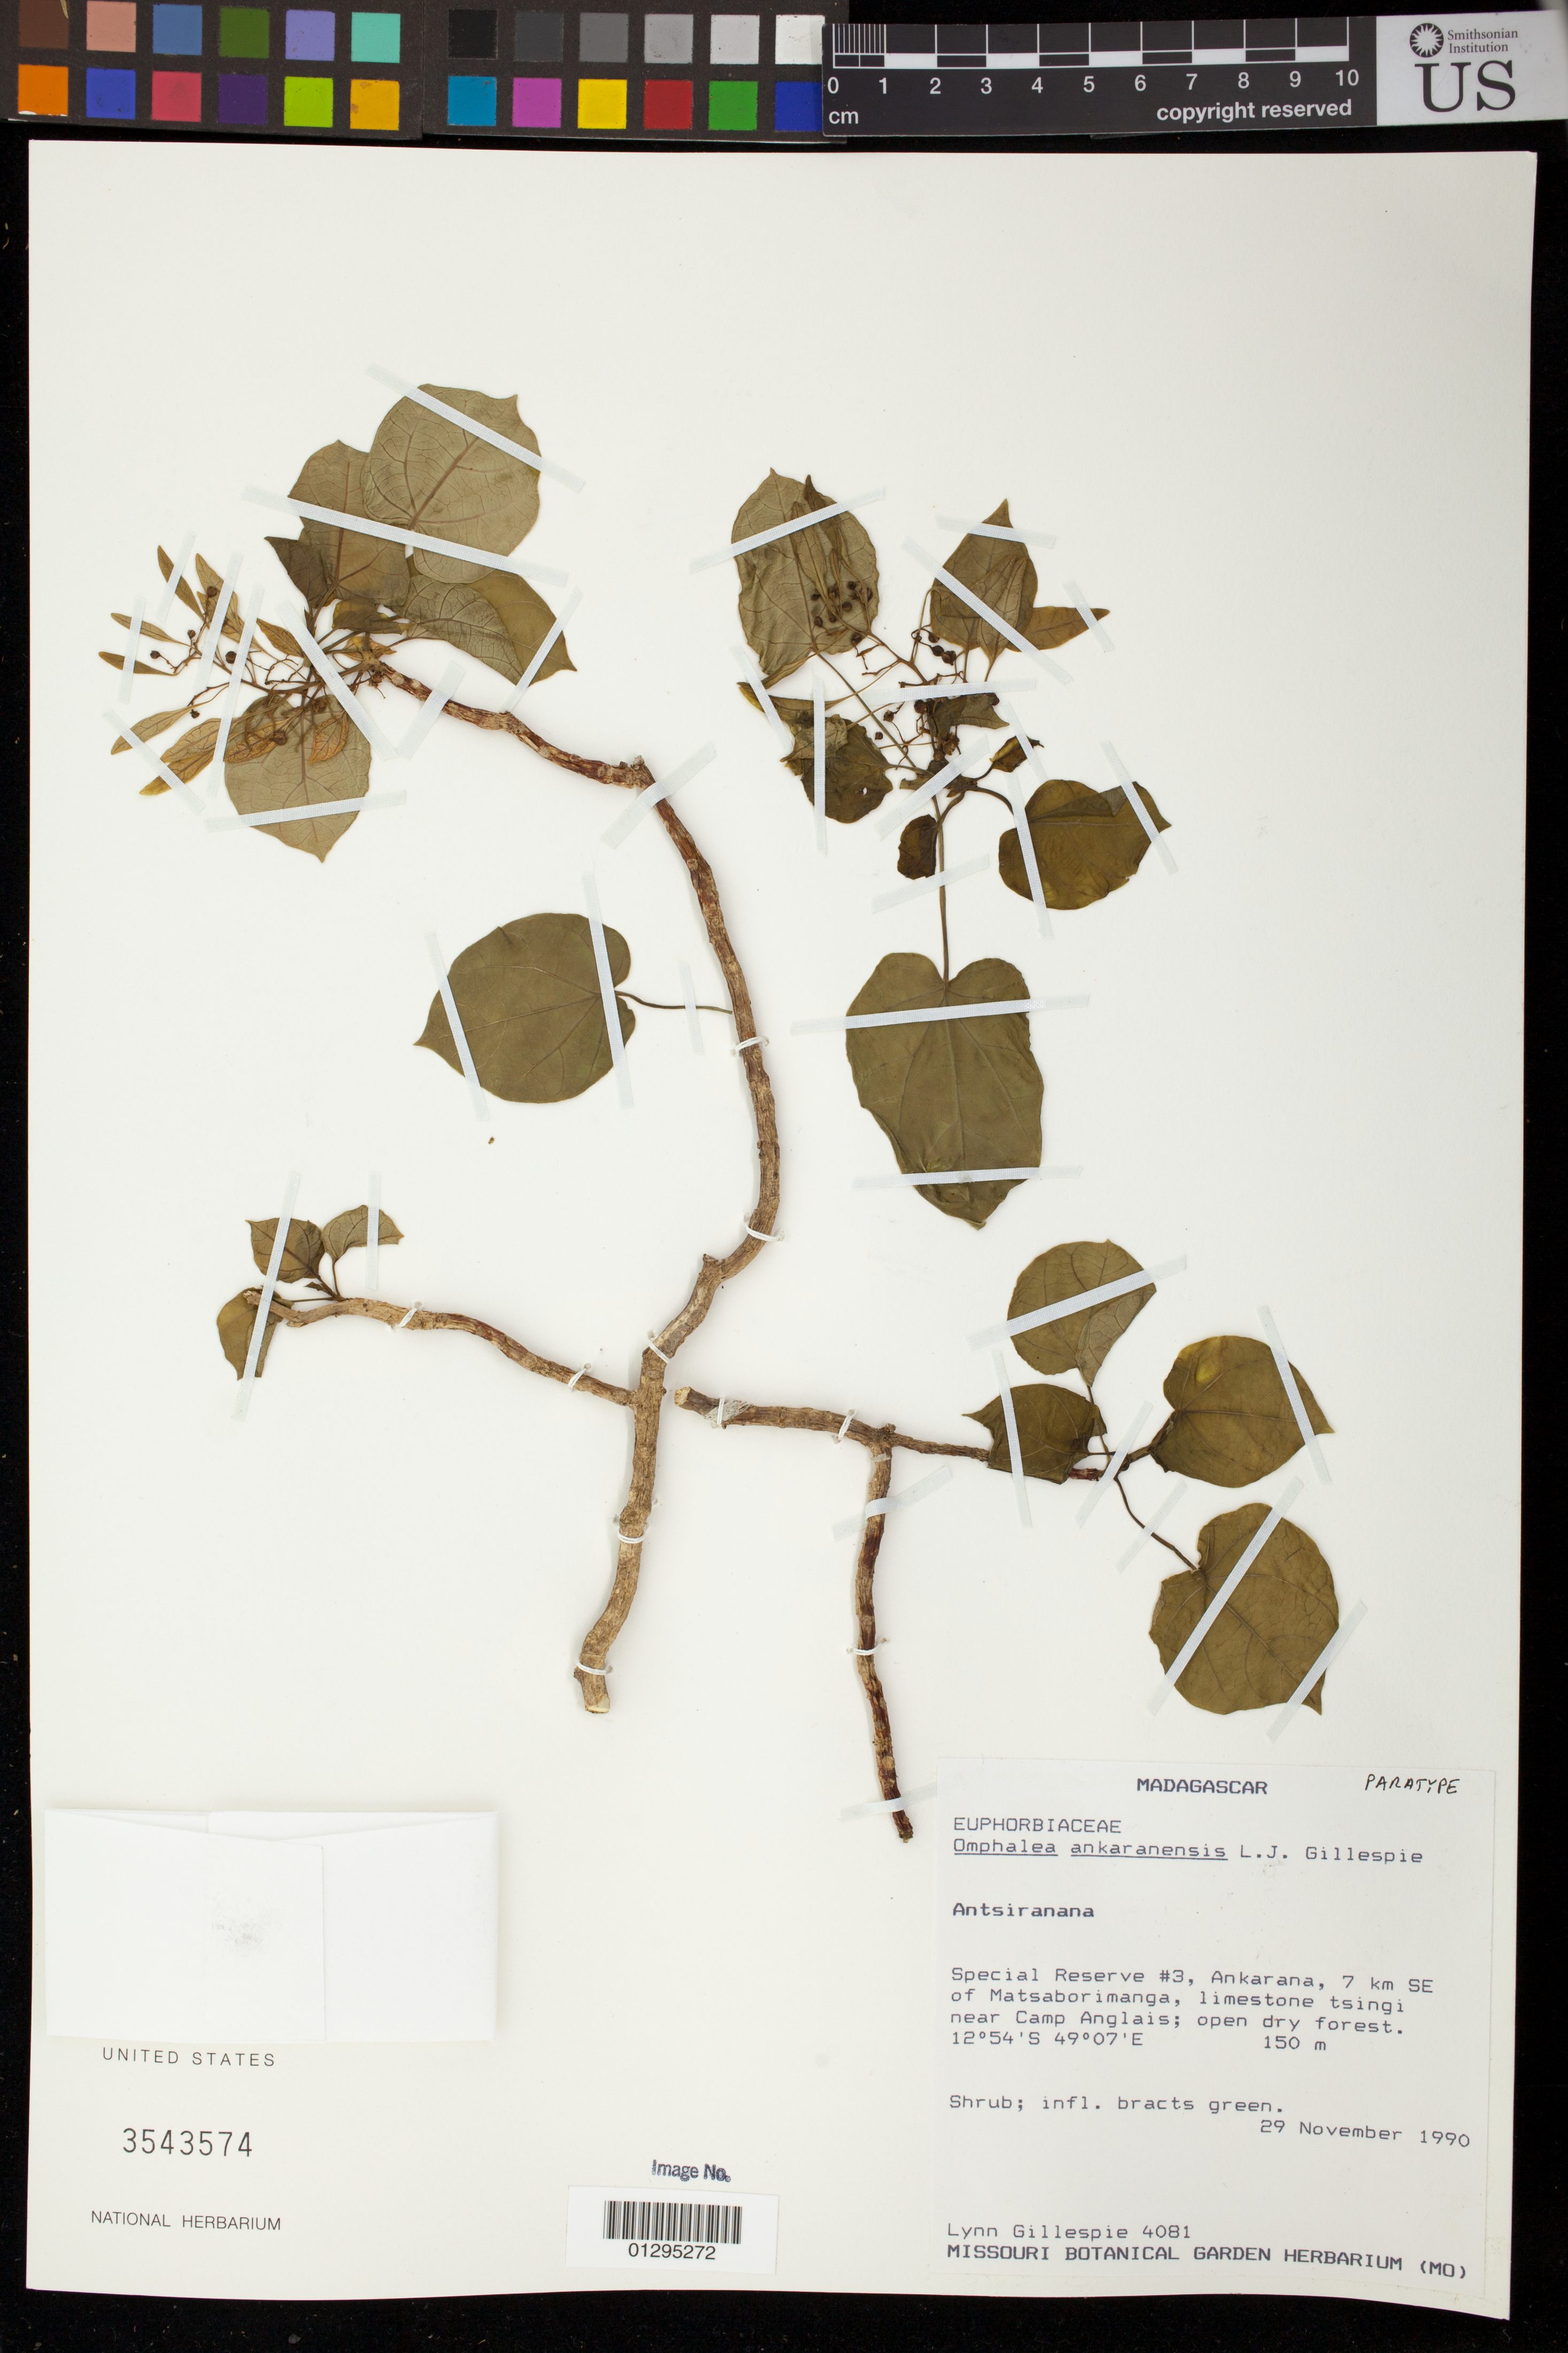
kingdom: Plantae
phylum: Tracheophyta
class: Magnoliopsida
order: Malpighiales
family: Euphorbiaceae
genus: Omphalea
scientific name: Omphalea ankaranensis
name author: L.J. Gillespie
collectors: L. J. Gillespie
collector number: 4081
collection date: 1990-11-29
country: Madagascar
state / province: Diana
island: Madagascar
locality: Antsiranana. Special Reserve #3, Ankarana, 7 km SE of Matsaborimanga, near Camp Anglais.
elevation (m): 150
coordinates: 12°54'S, 49°07'E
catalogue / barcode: US 3543574